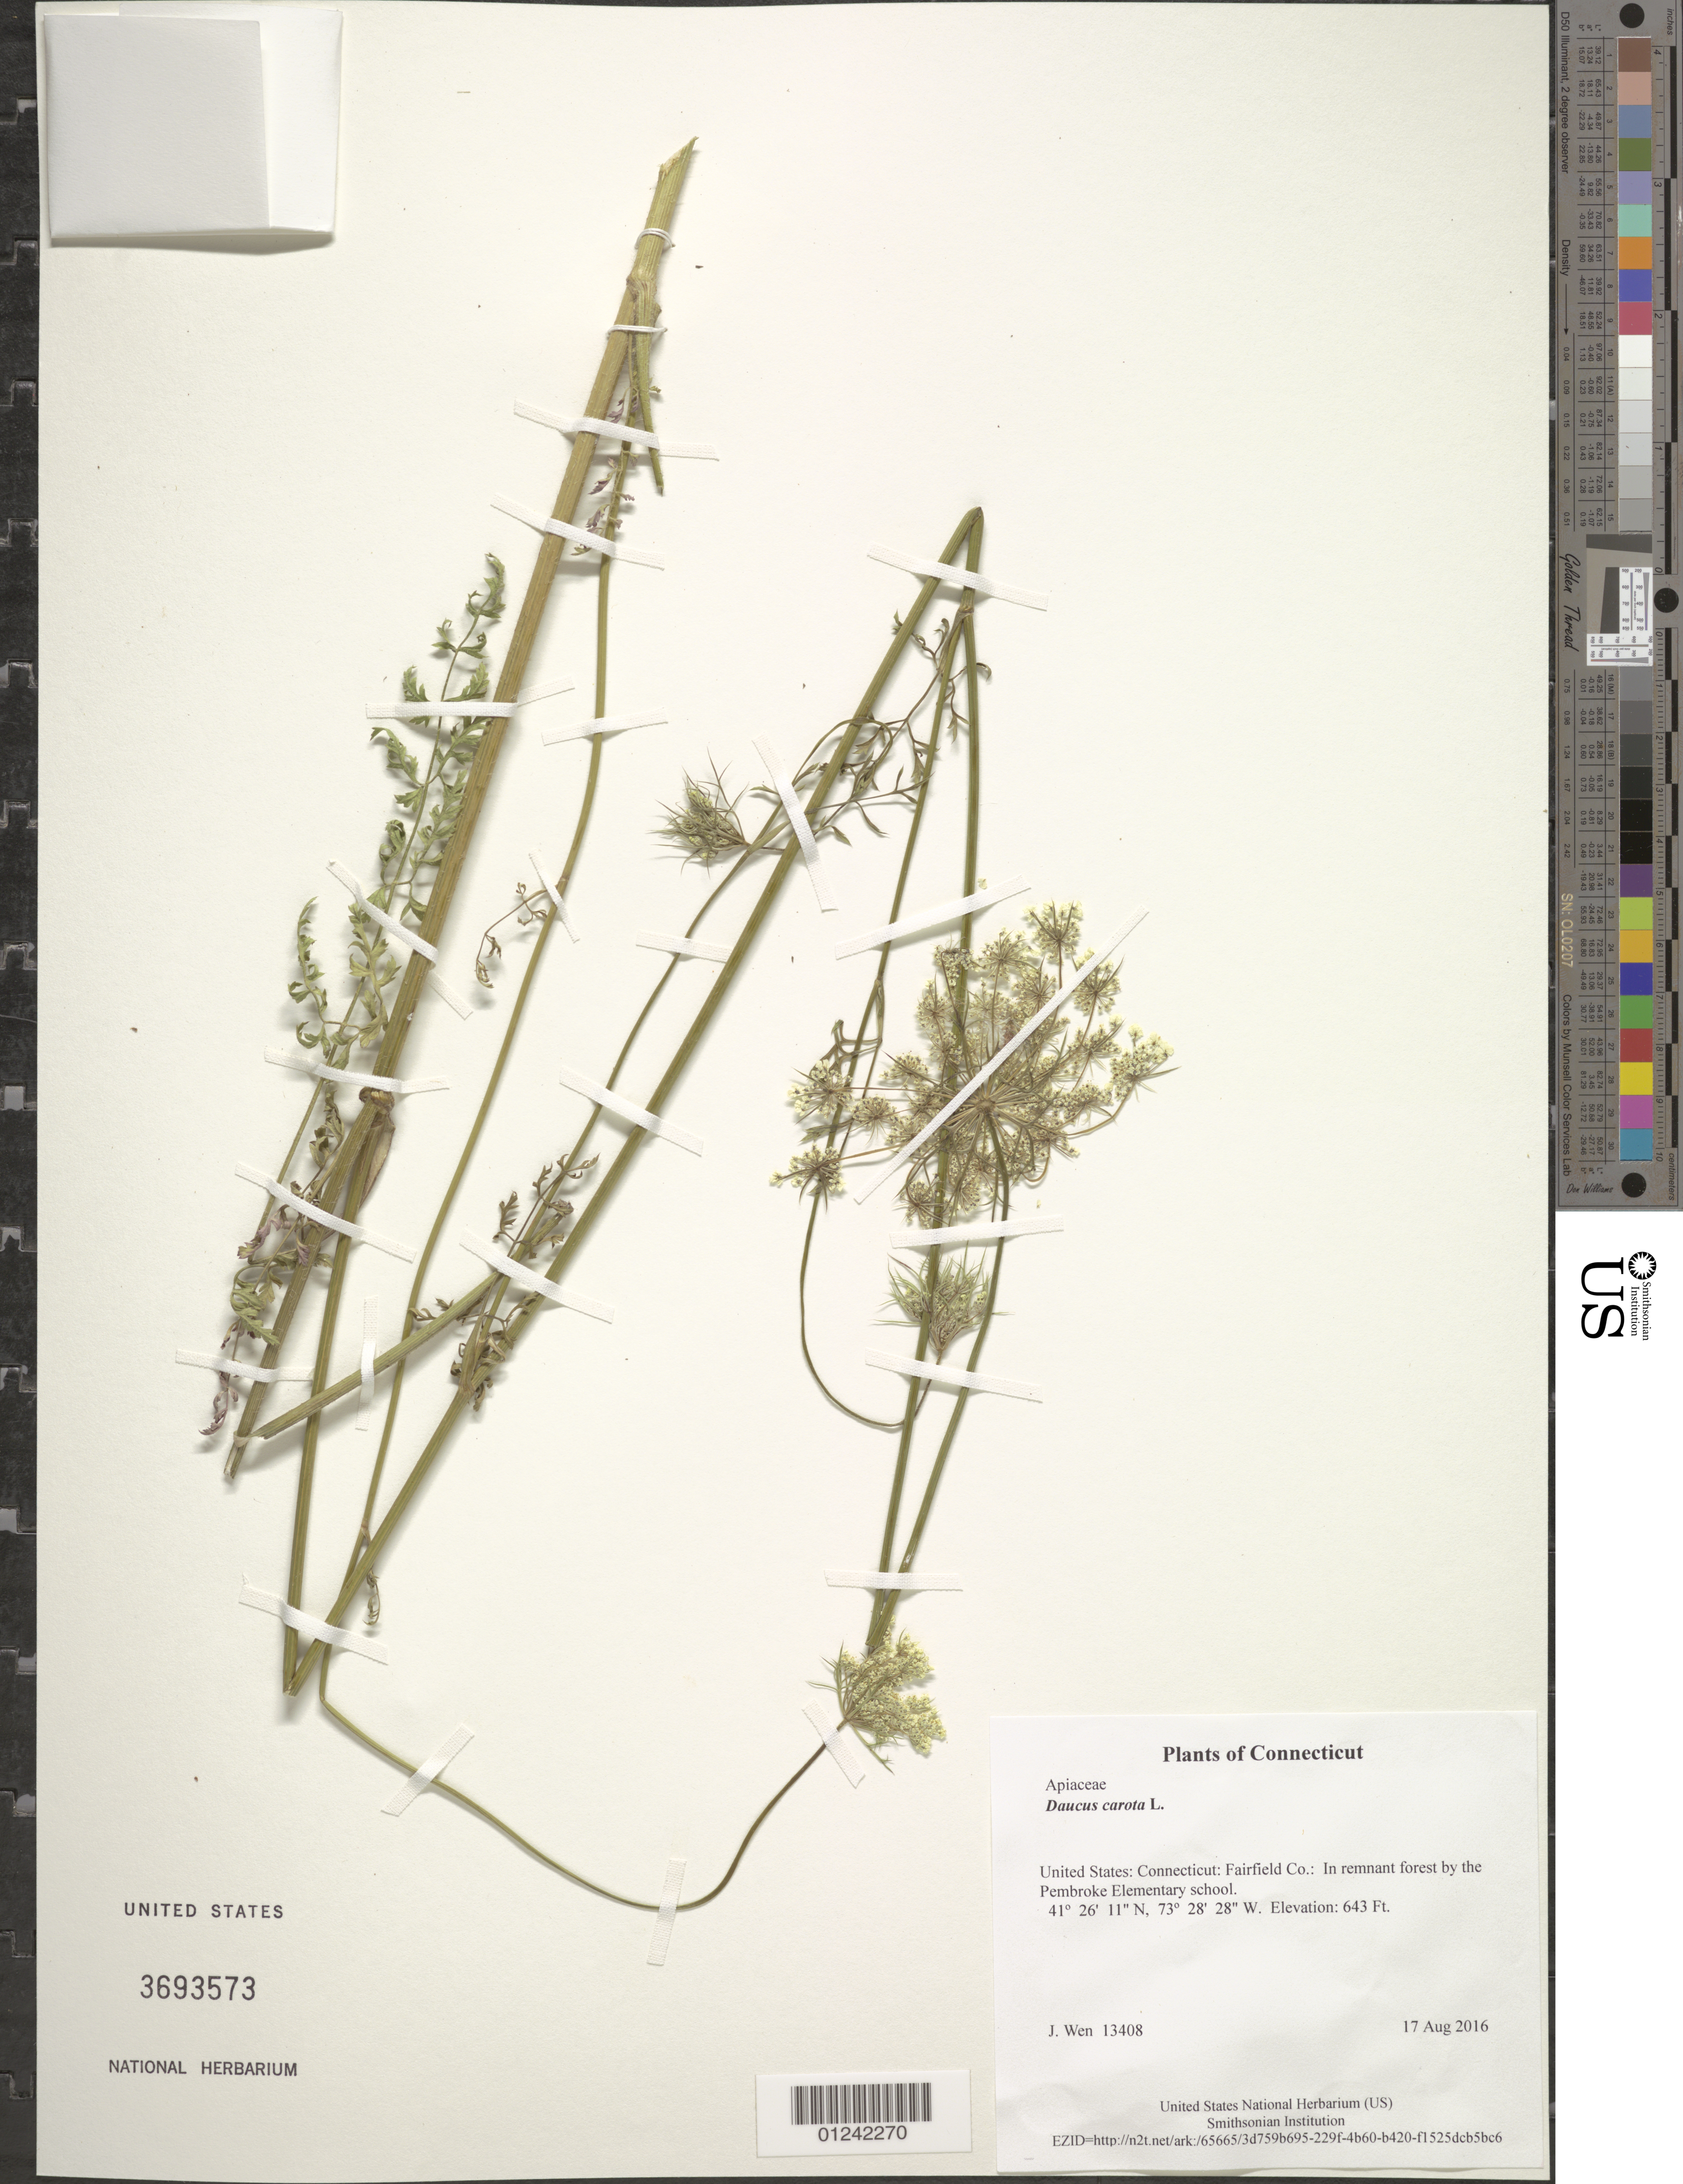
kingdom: Plantae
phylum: Tracheophyta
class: Magnoliopsida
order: Apiales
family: Apiaceae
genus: Daucus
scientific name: Daucus carota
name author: L.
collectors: J. Wen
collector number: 13408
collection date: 2016-08-17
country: United States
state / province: Connecticut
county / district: Fairfield Co.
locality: In remnant forest by the Pembroke Elementary school.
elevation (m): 196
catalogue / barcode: US 3693573